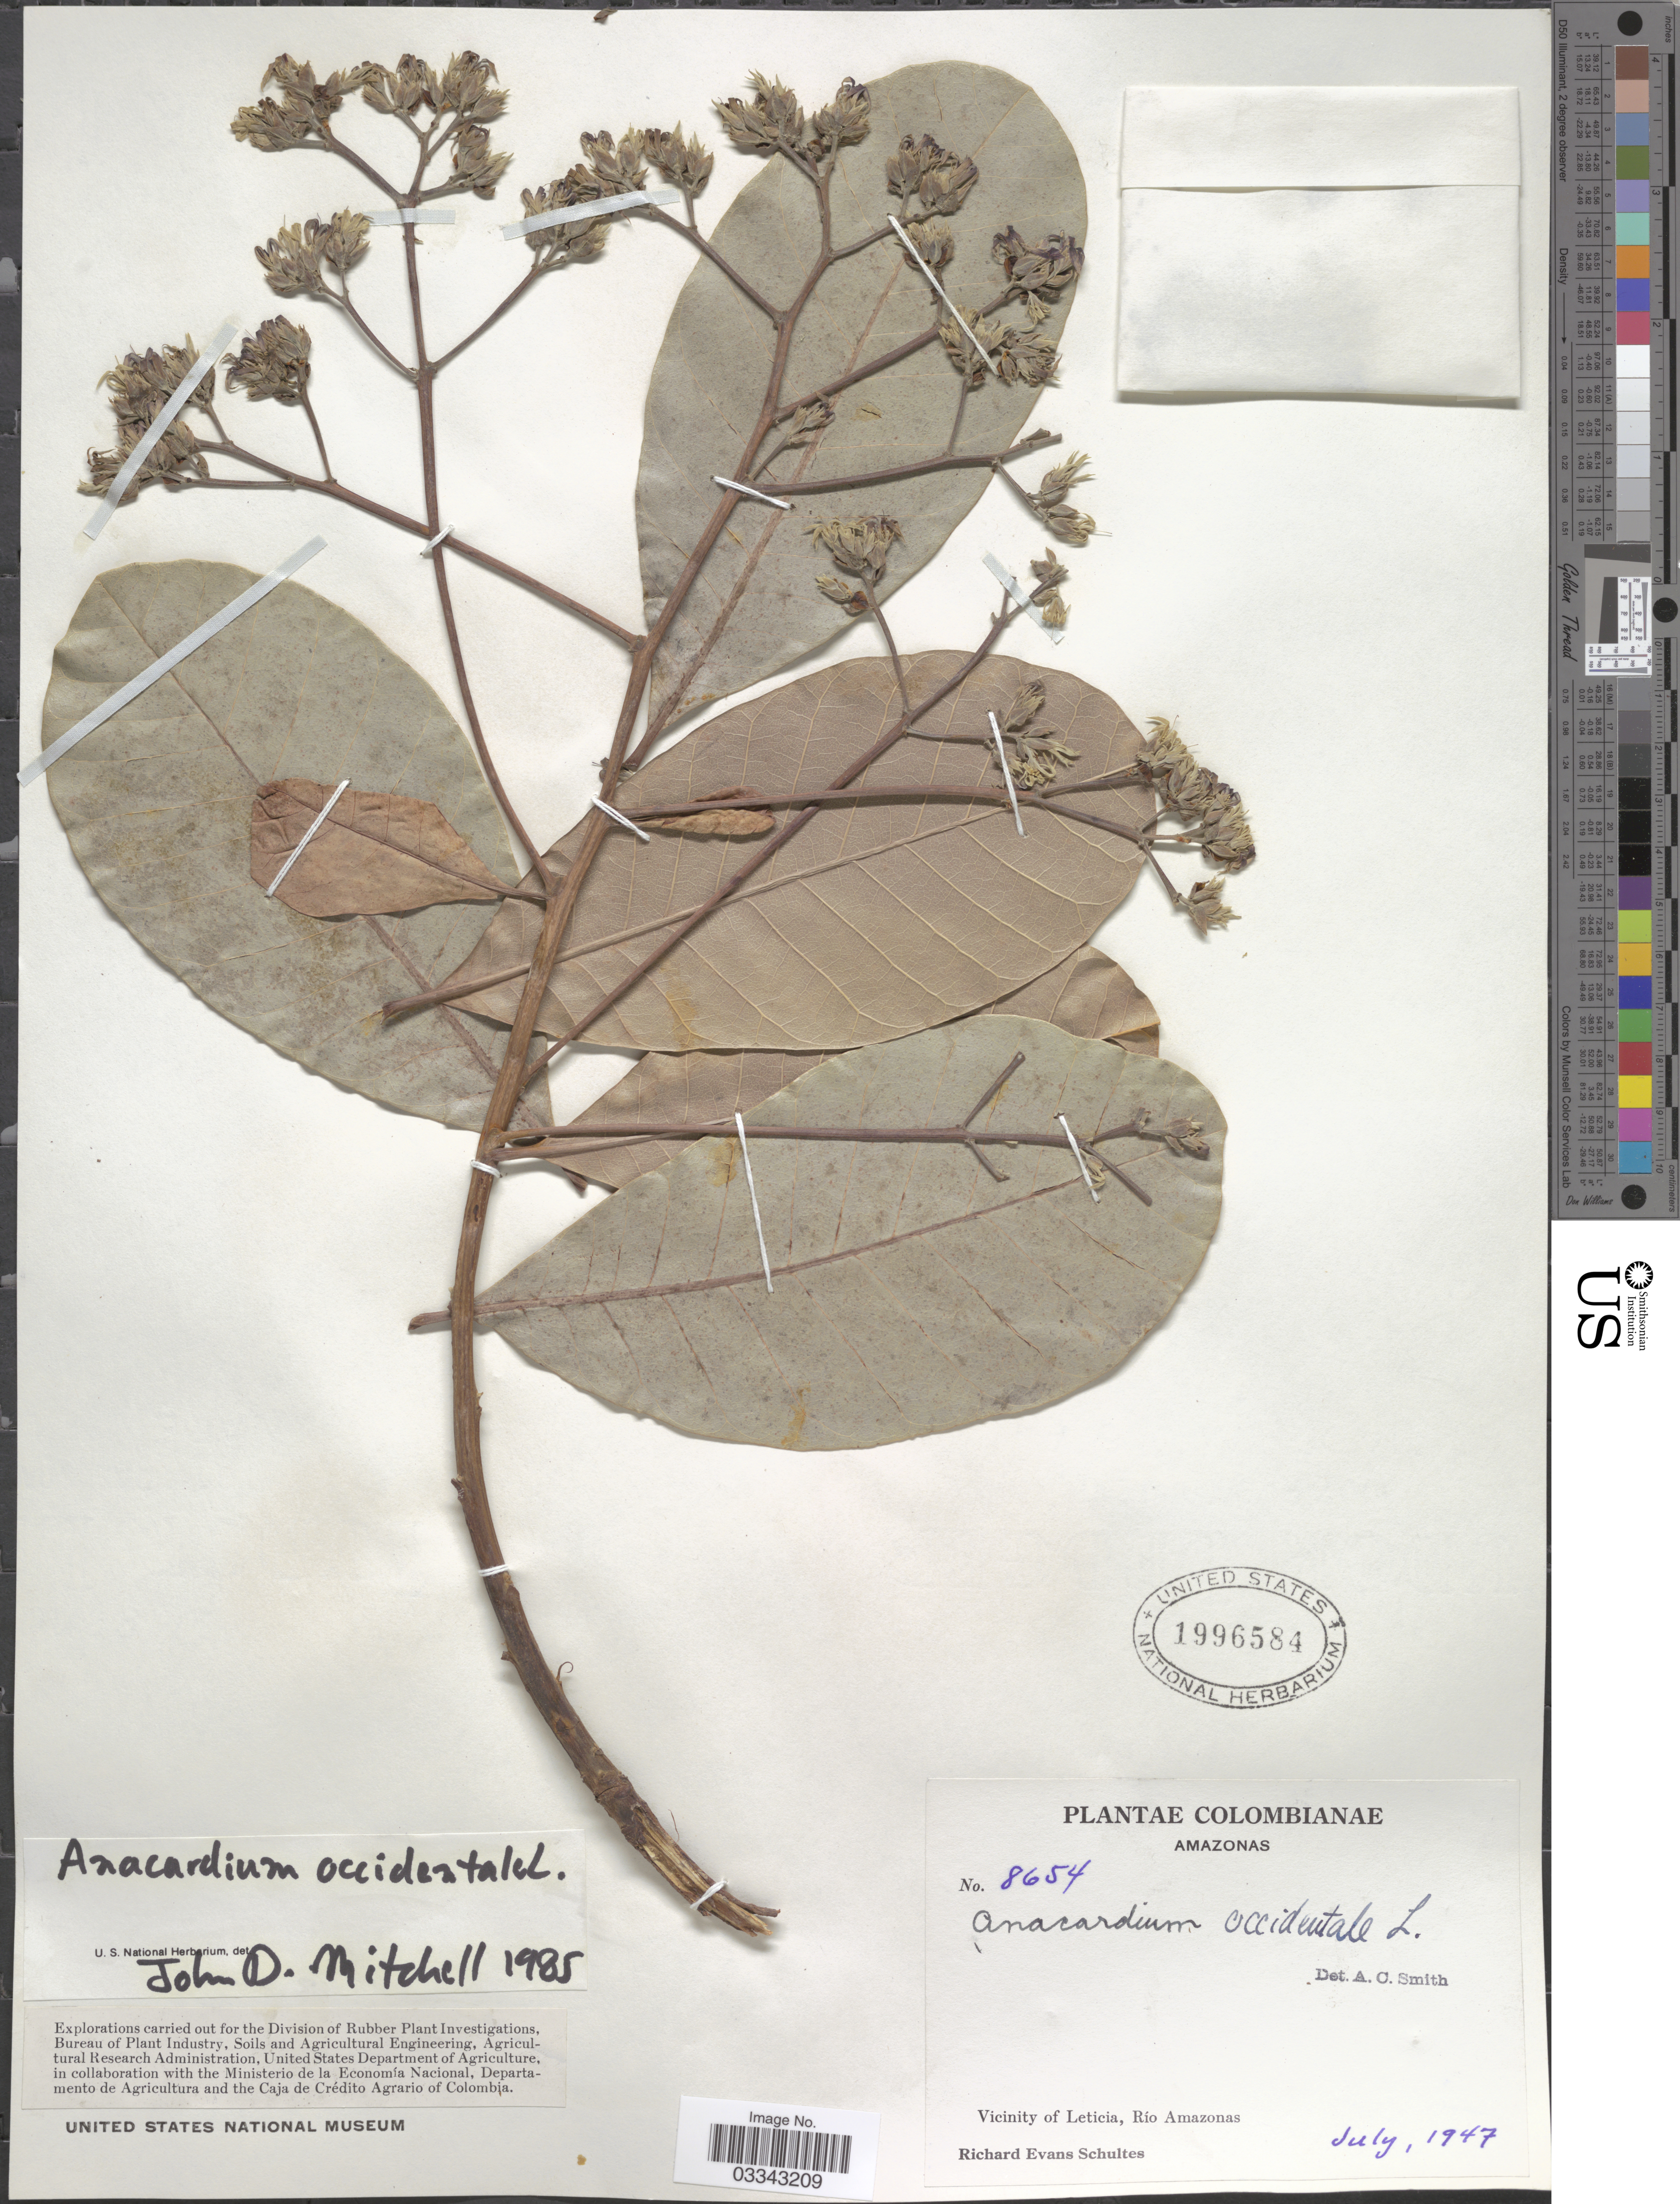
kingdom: Plantae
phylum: Tracheophyta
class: Magnoliopsida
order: Sapindales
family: Anacardiaceae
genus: Anacardium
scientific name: Anacardium occidentale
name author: L.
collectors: R. E. Schultes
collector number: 8654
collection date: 1947-07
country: Colombia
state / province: Amazônas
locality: Vicinity of Letivcia, Río Amazonas.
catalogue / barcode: US 1996584